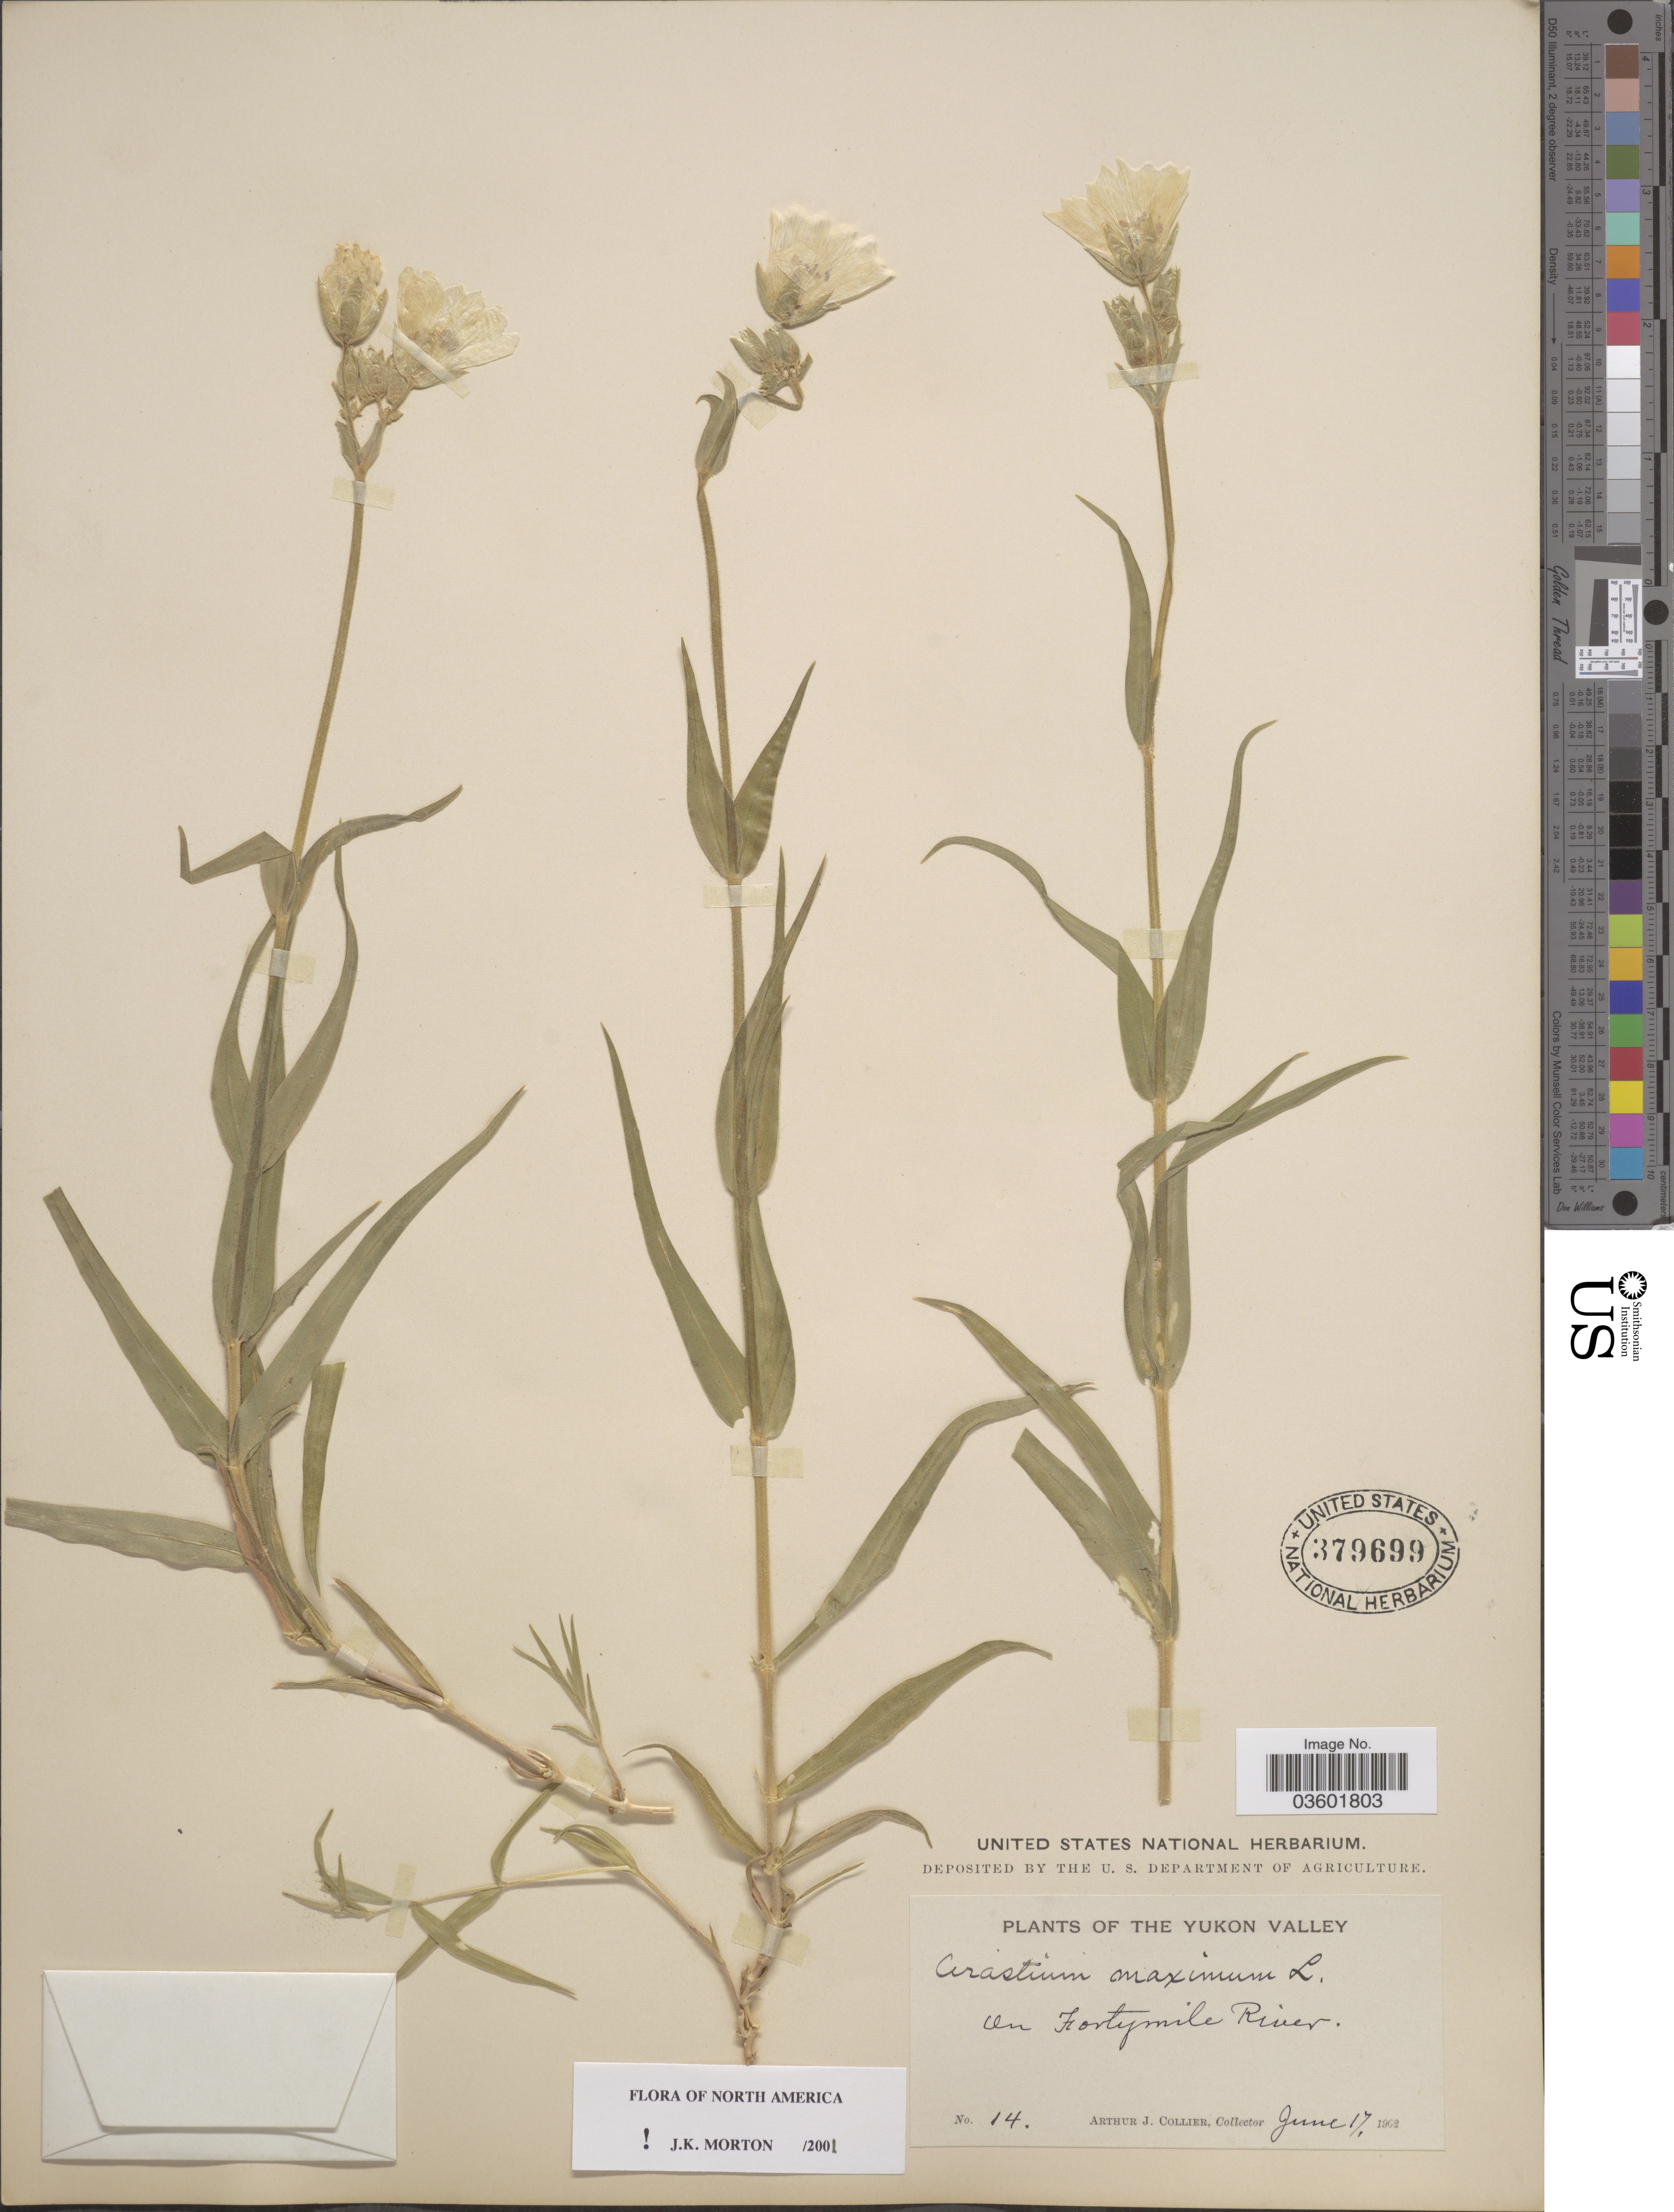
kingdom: Plantae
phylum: Tracheophyta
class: Magnoliopsida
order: Caryophyllales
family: Caryophyllaceae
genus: Cerastium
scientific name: Cerastium maximum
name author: L.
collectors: A. Collier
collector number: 14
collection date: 1902-06-17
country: Canada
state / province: Yukon Territory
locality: Yukon Valley. On Fortymile River.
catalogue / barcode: US 379699